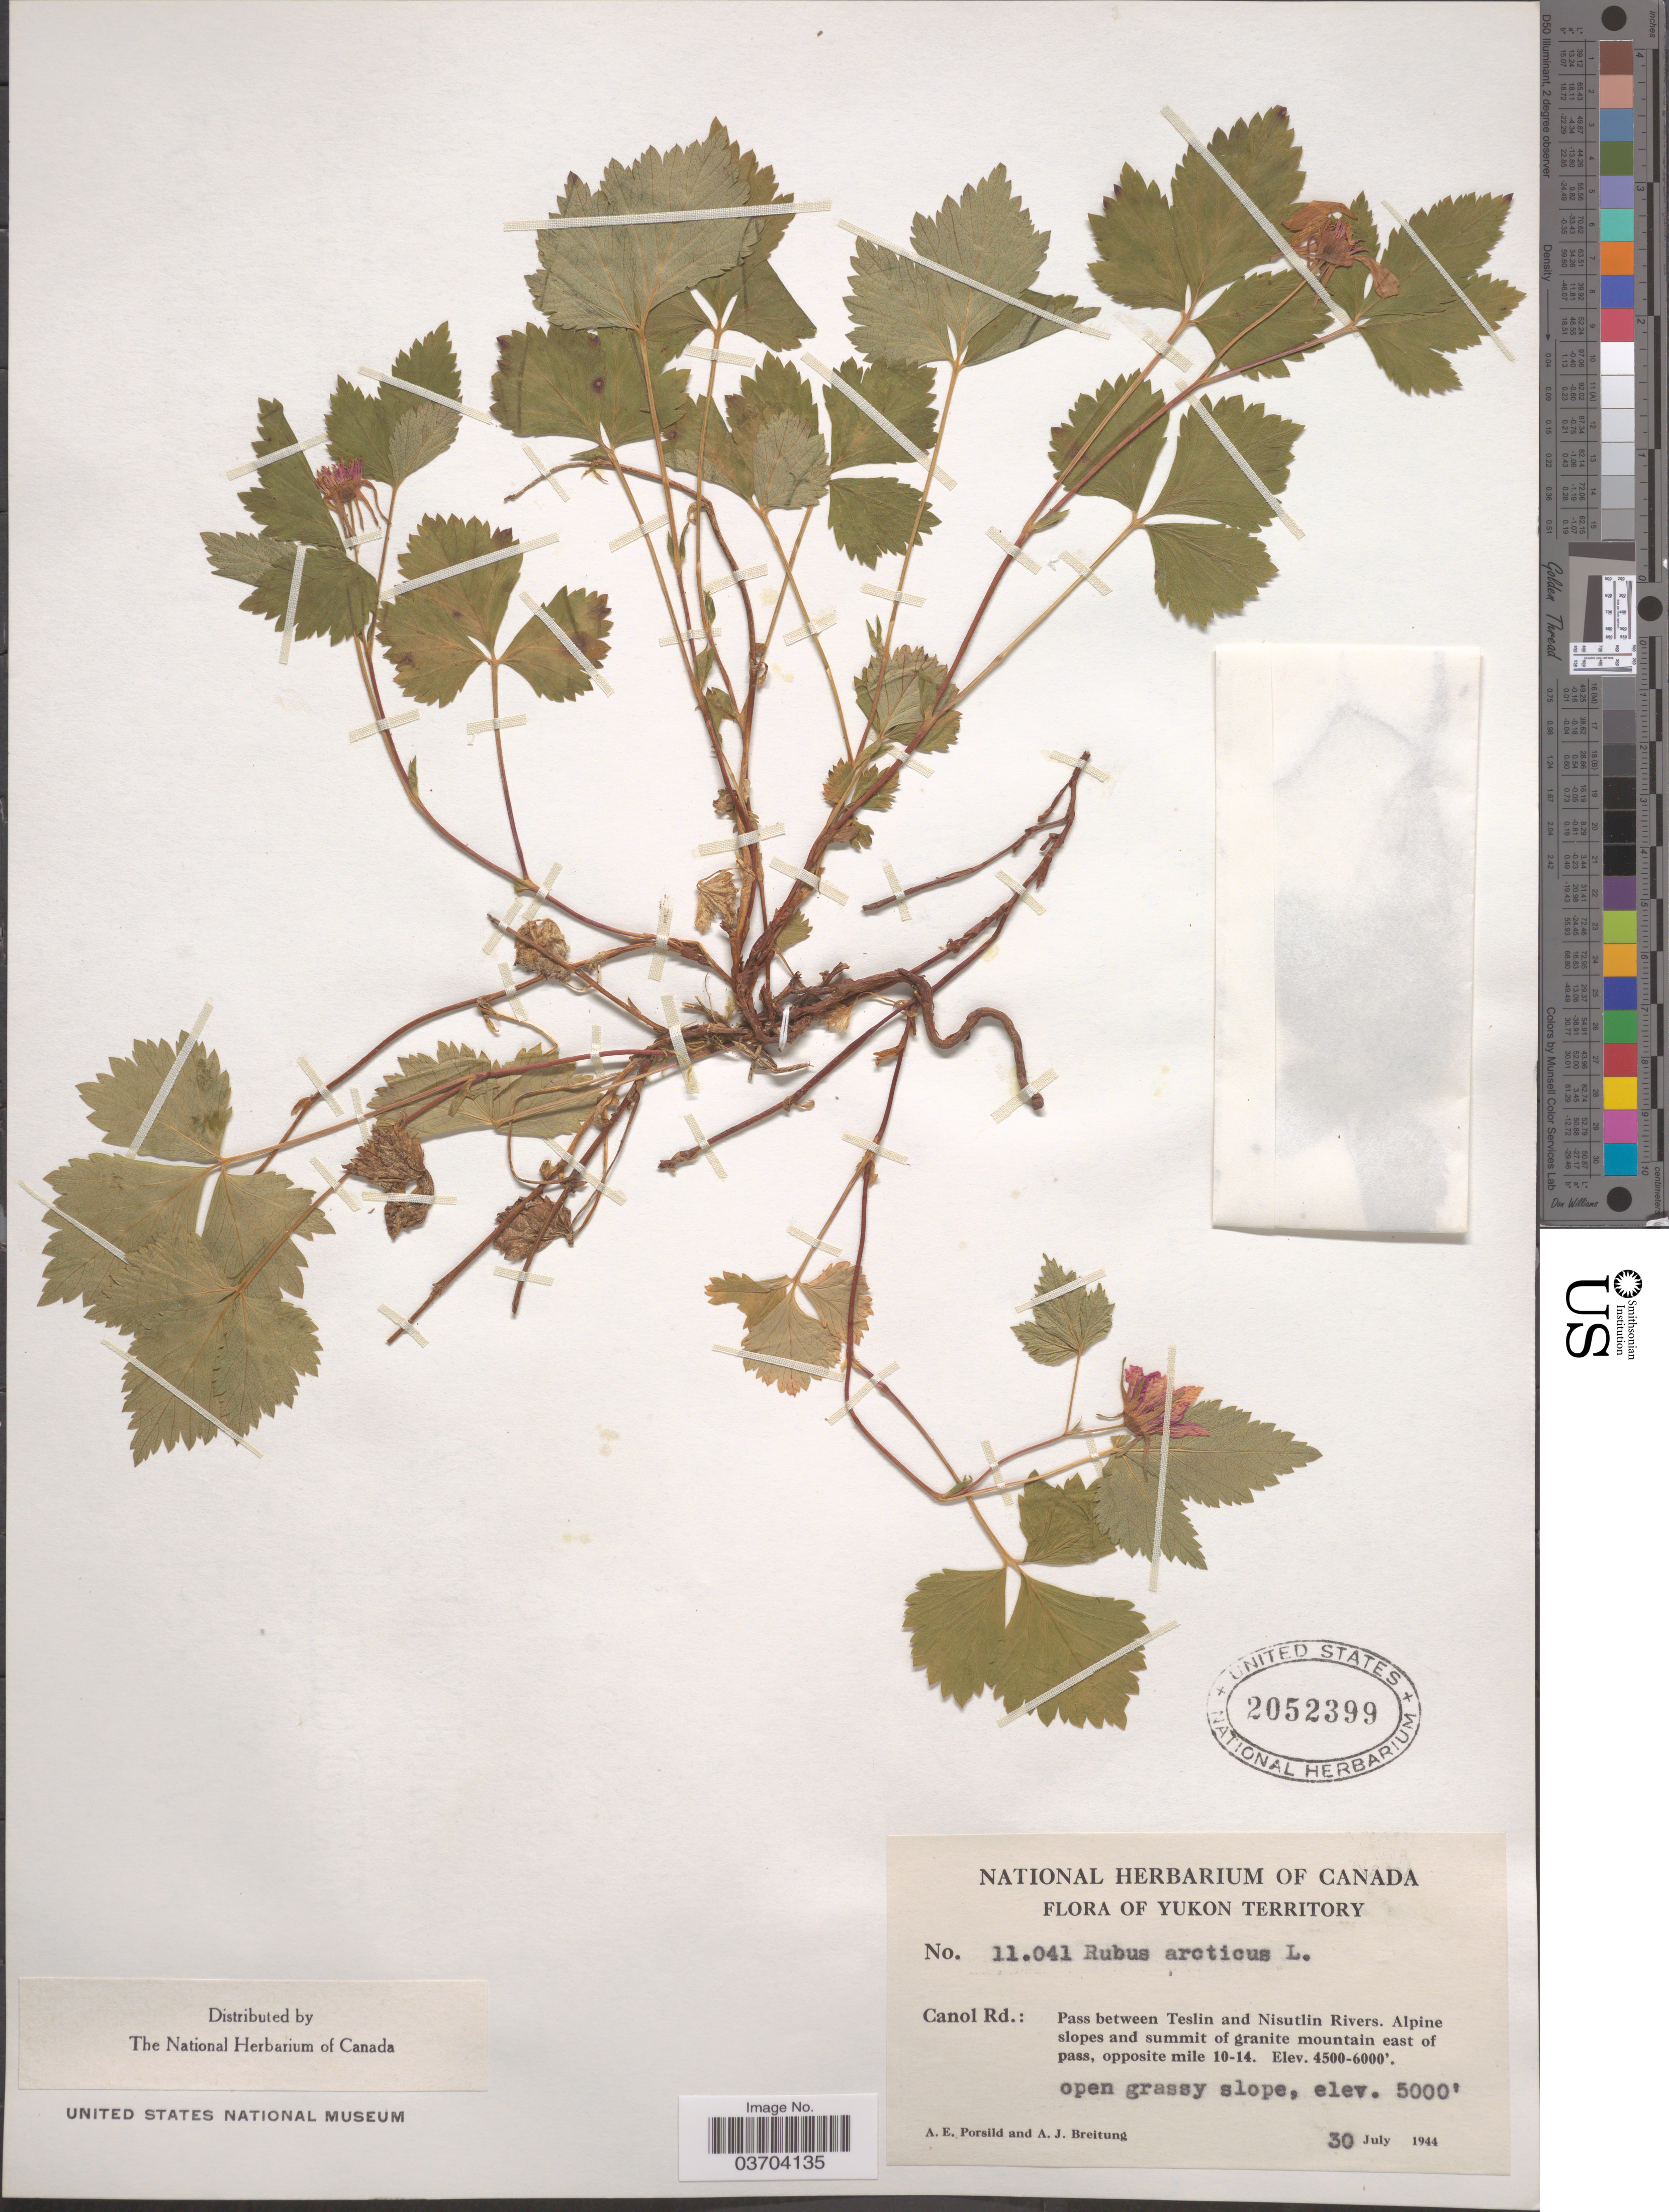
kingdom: Plantae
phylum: Tracheophyta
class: Magnoliopsida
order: Rosales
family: Rosaceae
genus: Rubus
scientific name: Rubus arcticus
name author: L.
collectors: A. E. Porsild & A. Breitung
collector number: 11041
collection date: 1944-07-30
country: Canada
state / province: Yukon Territory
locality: Canol Rd.: Pass between Teslin and Nisutlin Rivers. Alpine slopes and summit of granite mountain east of pass, opposite mile 10-14.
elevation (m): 1524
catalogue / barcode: US 2052399